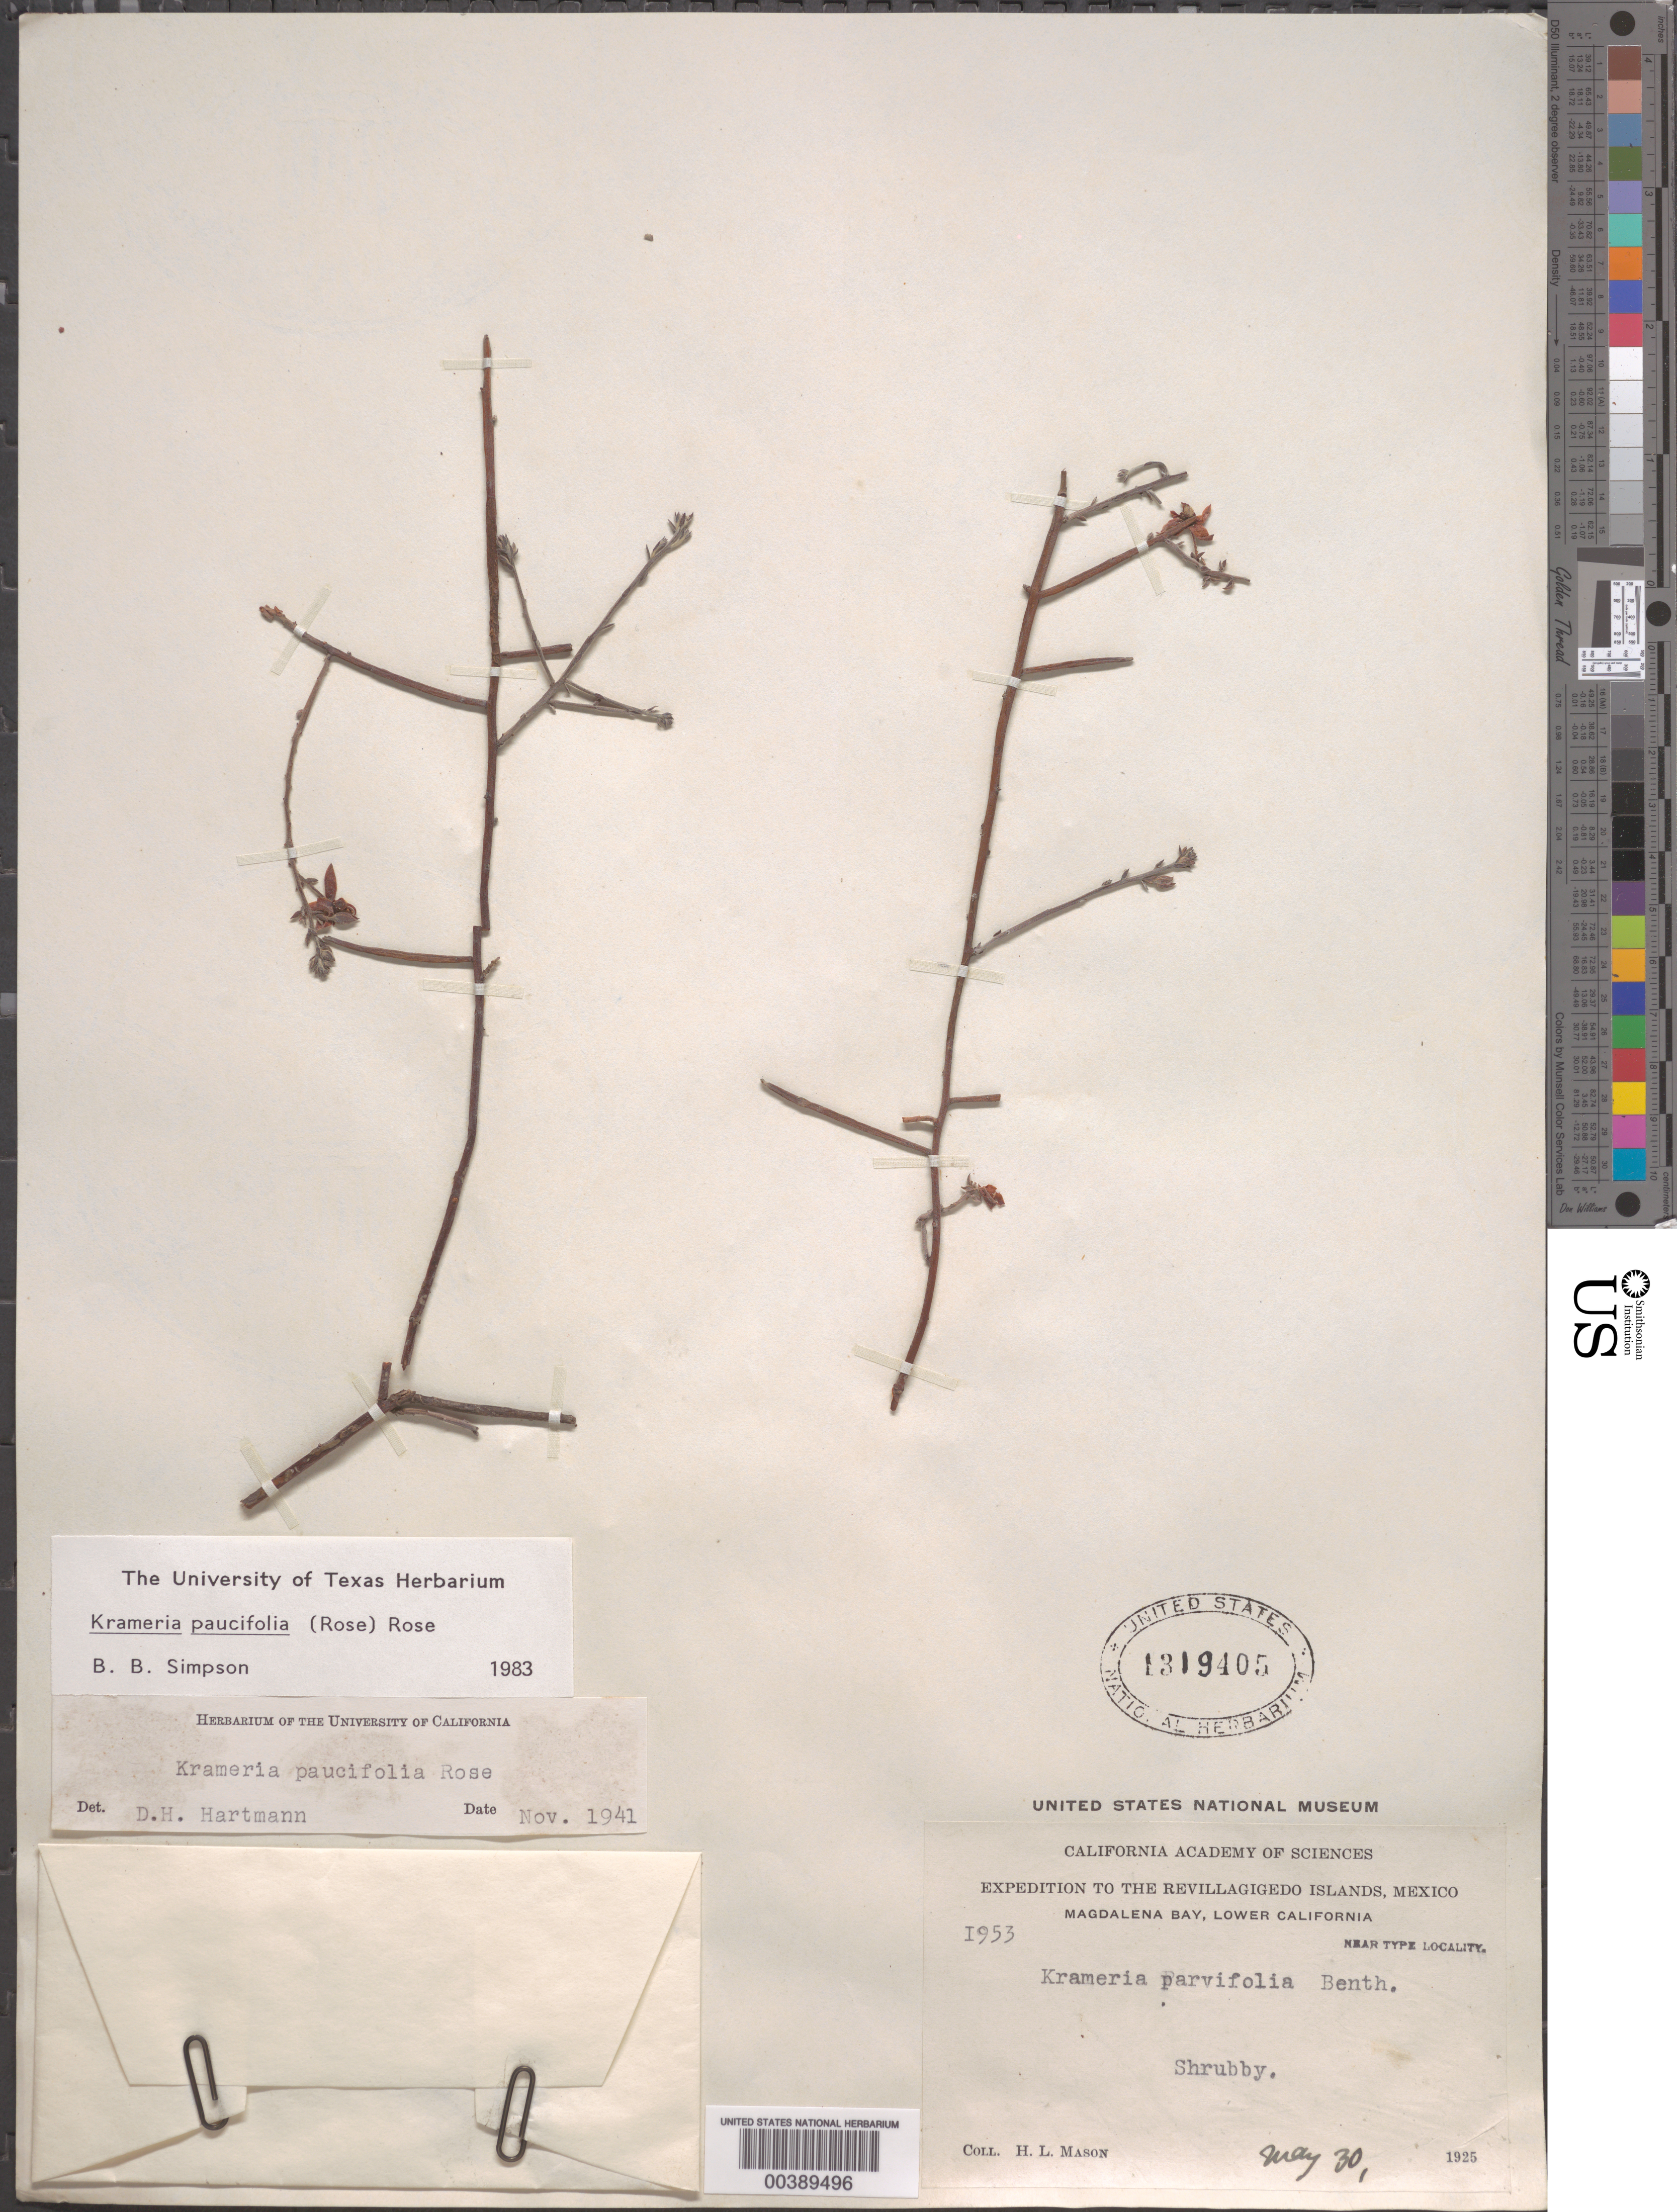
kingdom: Plantae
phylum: Tracheophyta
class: Magnoliopsida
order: Zygophyllales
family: Krameriaceae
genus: Krameria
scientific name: Krameria paucifolia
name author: (Rose) Rose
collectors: H. L. Mason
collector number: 1953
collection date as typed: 30 May 1925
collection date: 1925-05-30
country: Mexico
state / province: Baja California Sur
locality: Magdalena Bay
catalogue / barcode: US 1319405